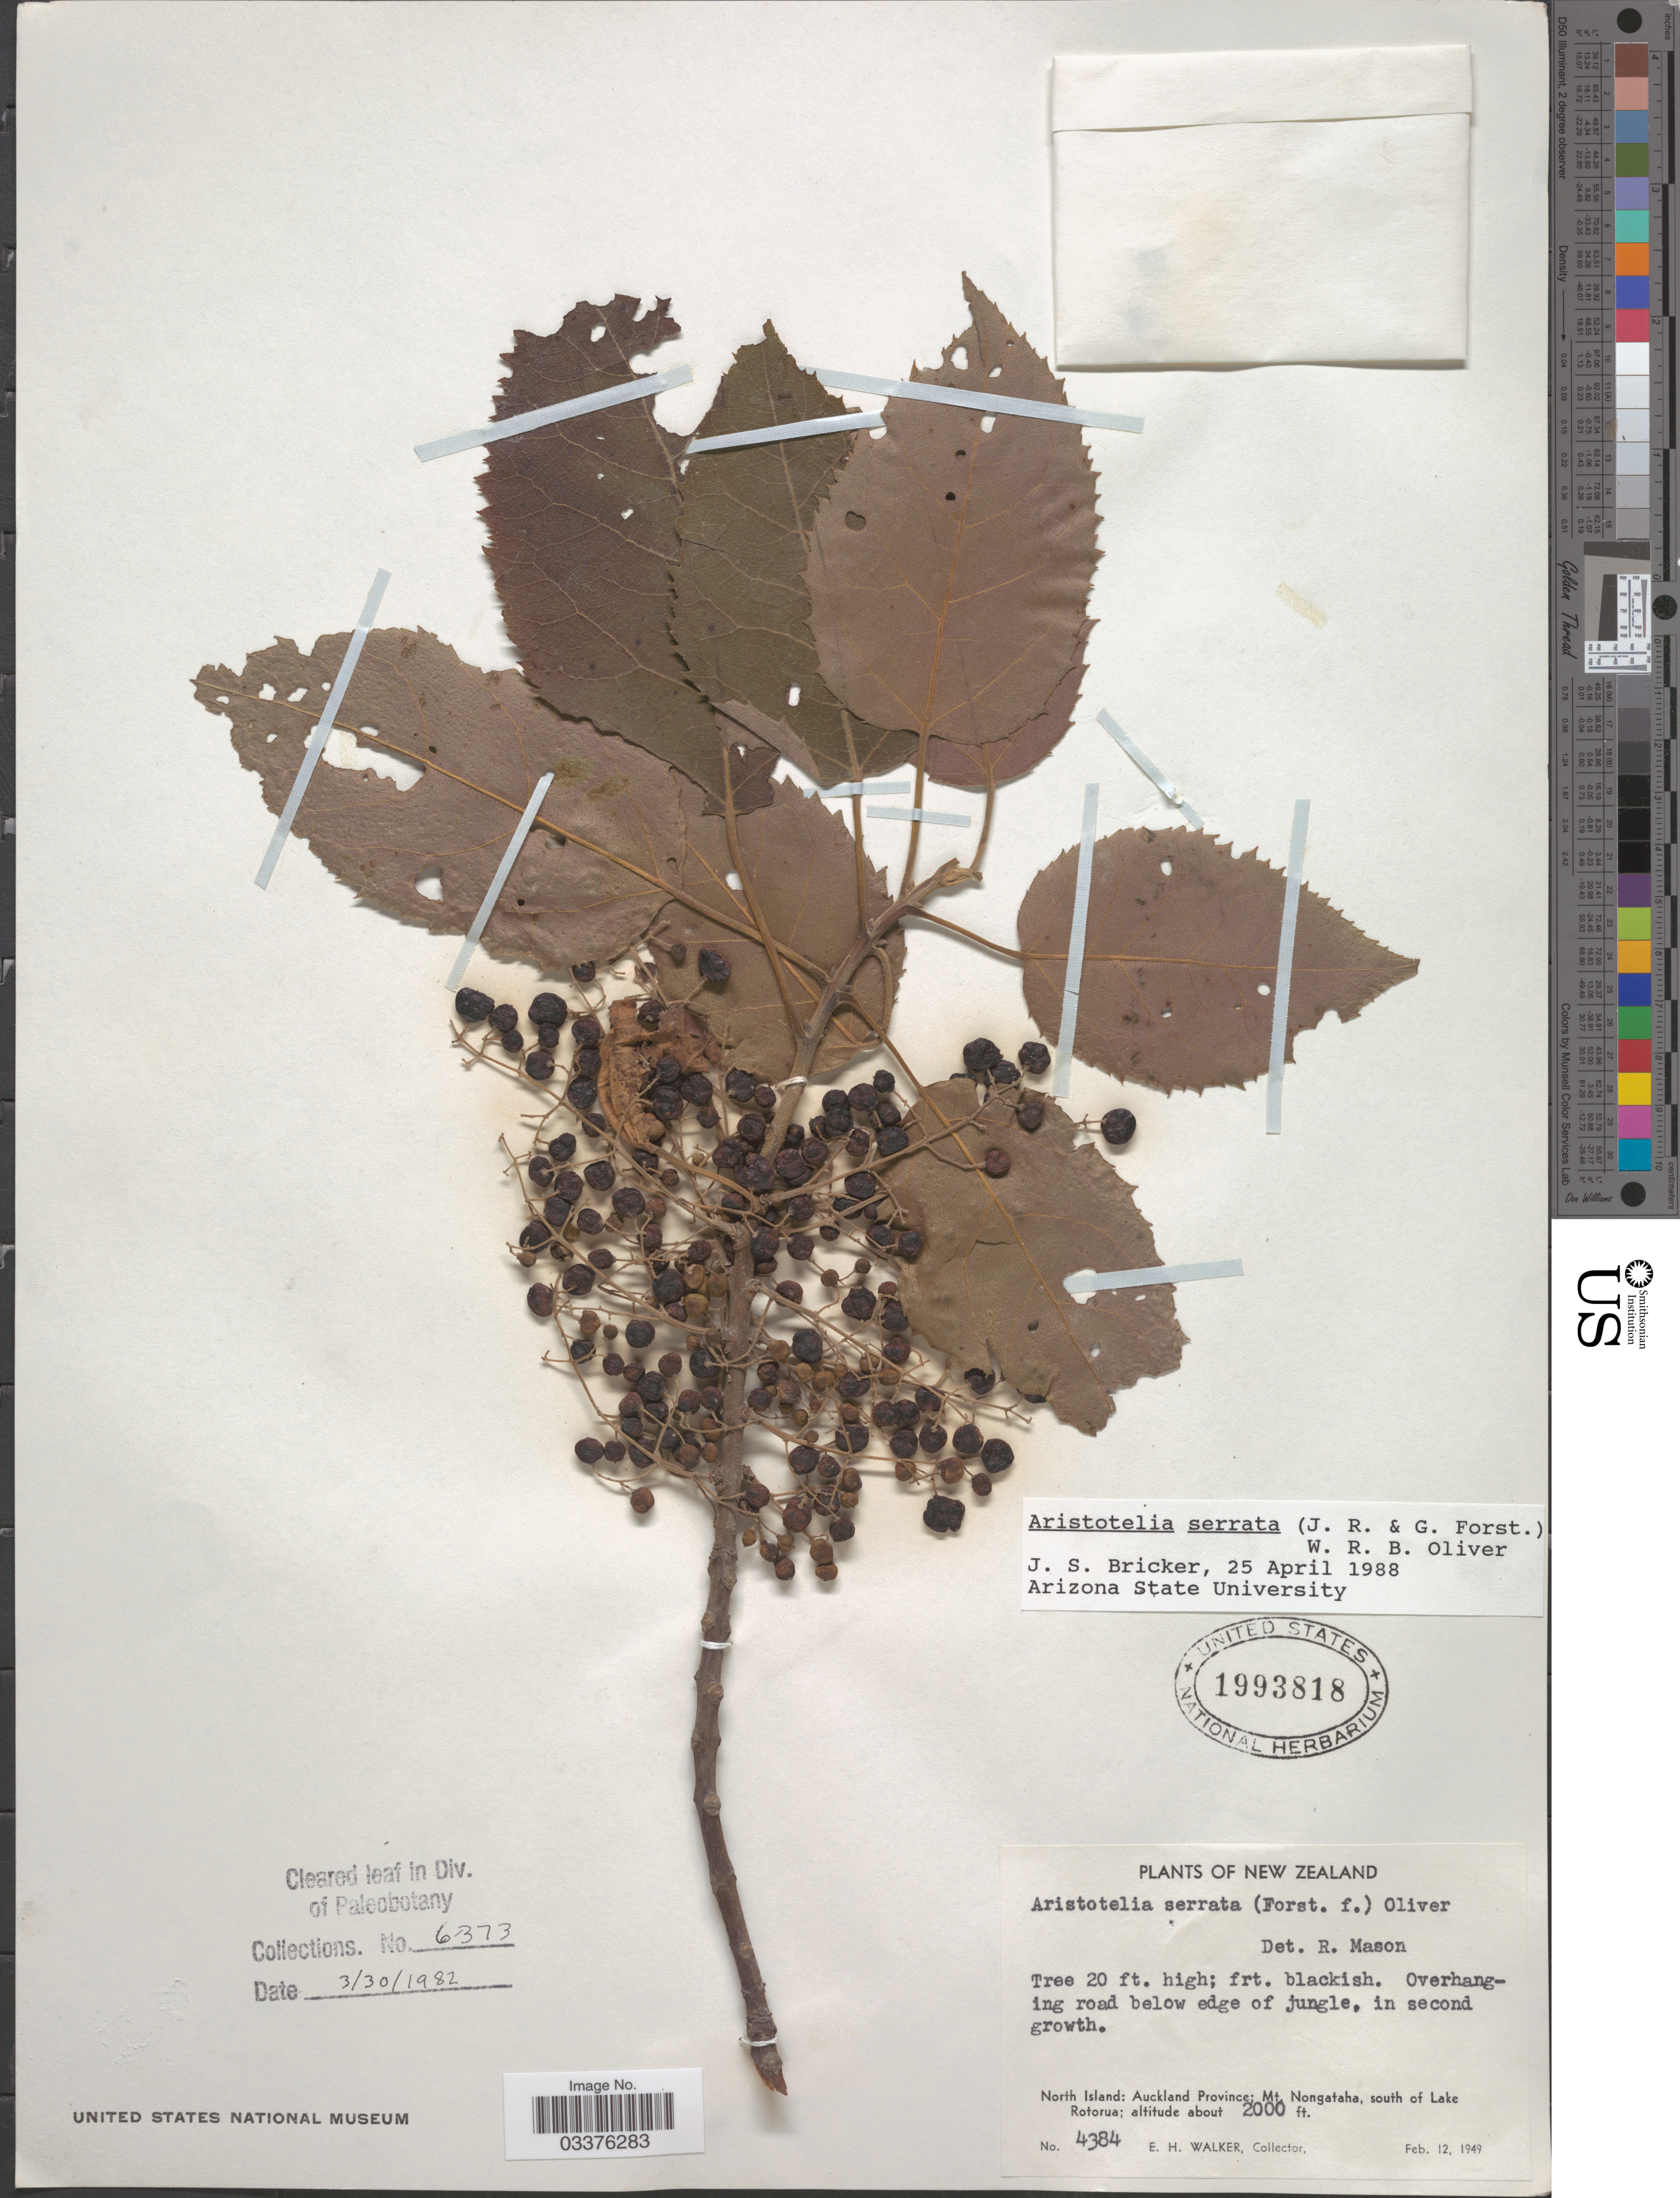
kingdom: Plantae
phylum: Tracheophyta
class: Magnoliopsida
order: Oxalidales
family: Elaeocarpaceae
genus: Aristotelia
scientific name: Aristotelia serrata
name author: Oliv.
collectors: E. H. Walker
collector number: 4384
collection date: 1949-02-12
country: New Zealand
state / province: Auckland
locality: Overhanging road below edge of jungle. North Island: Mt. Nongataha, south of Lake Rotorua.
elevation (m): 610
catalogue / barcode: US 1993818